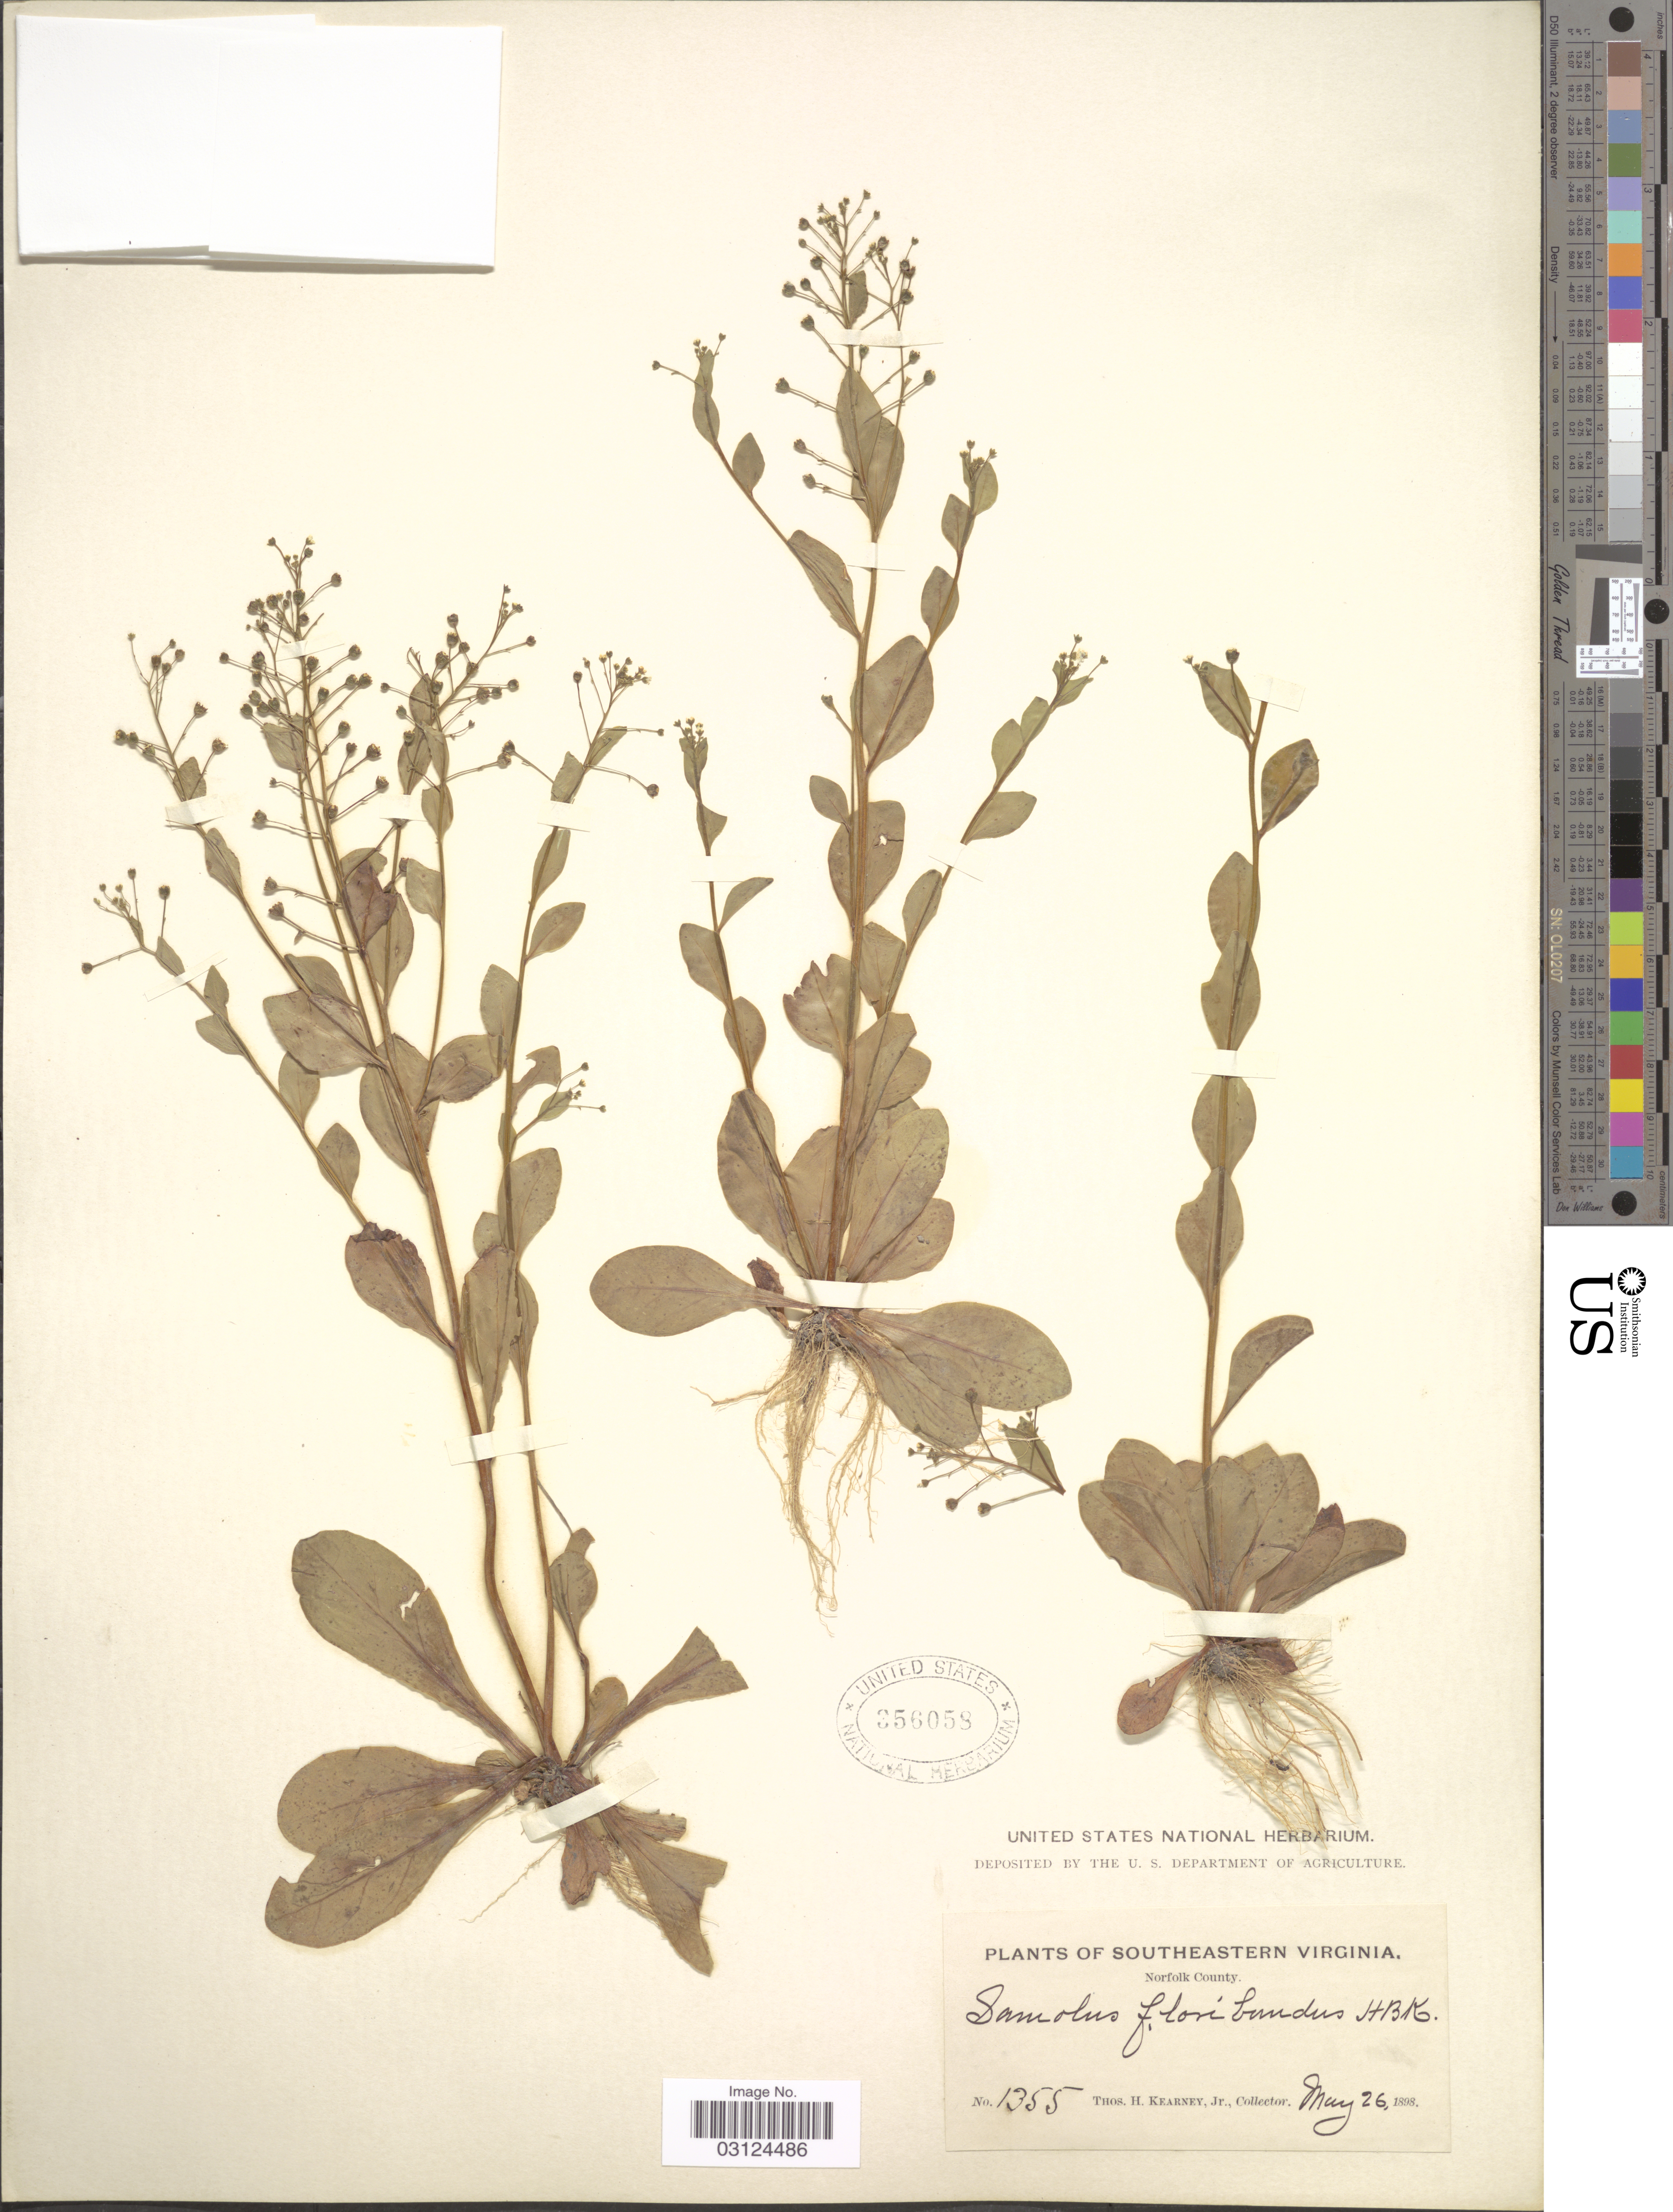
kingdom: Plantae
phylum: Tracheophyta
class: Magnoliopsida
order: Ericales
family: Primulaceae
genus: Samolus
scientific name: Samolus parviflorus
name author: Raf.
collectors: T. H. Kearney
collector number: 1355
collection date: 1898-05-26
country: United States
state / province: Virginia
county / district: City of Norfolk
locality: Southeastern Virginia, Norfolk County.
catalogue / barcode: US 356058